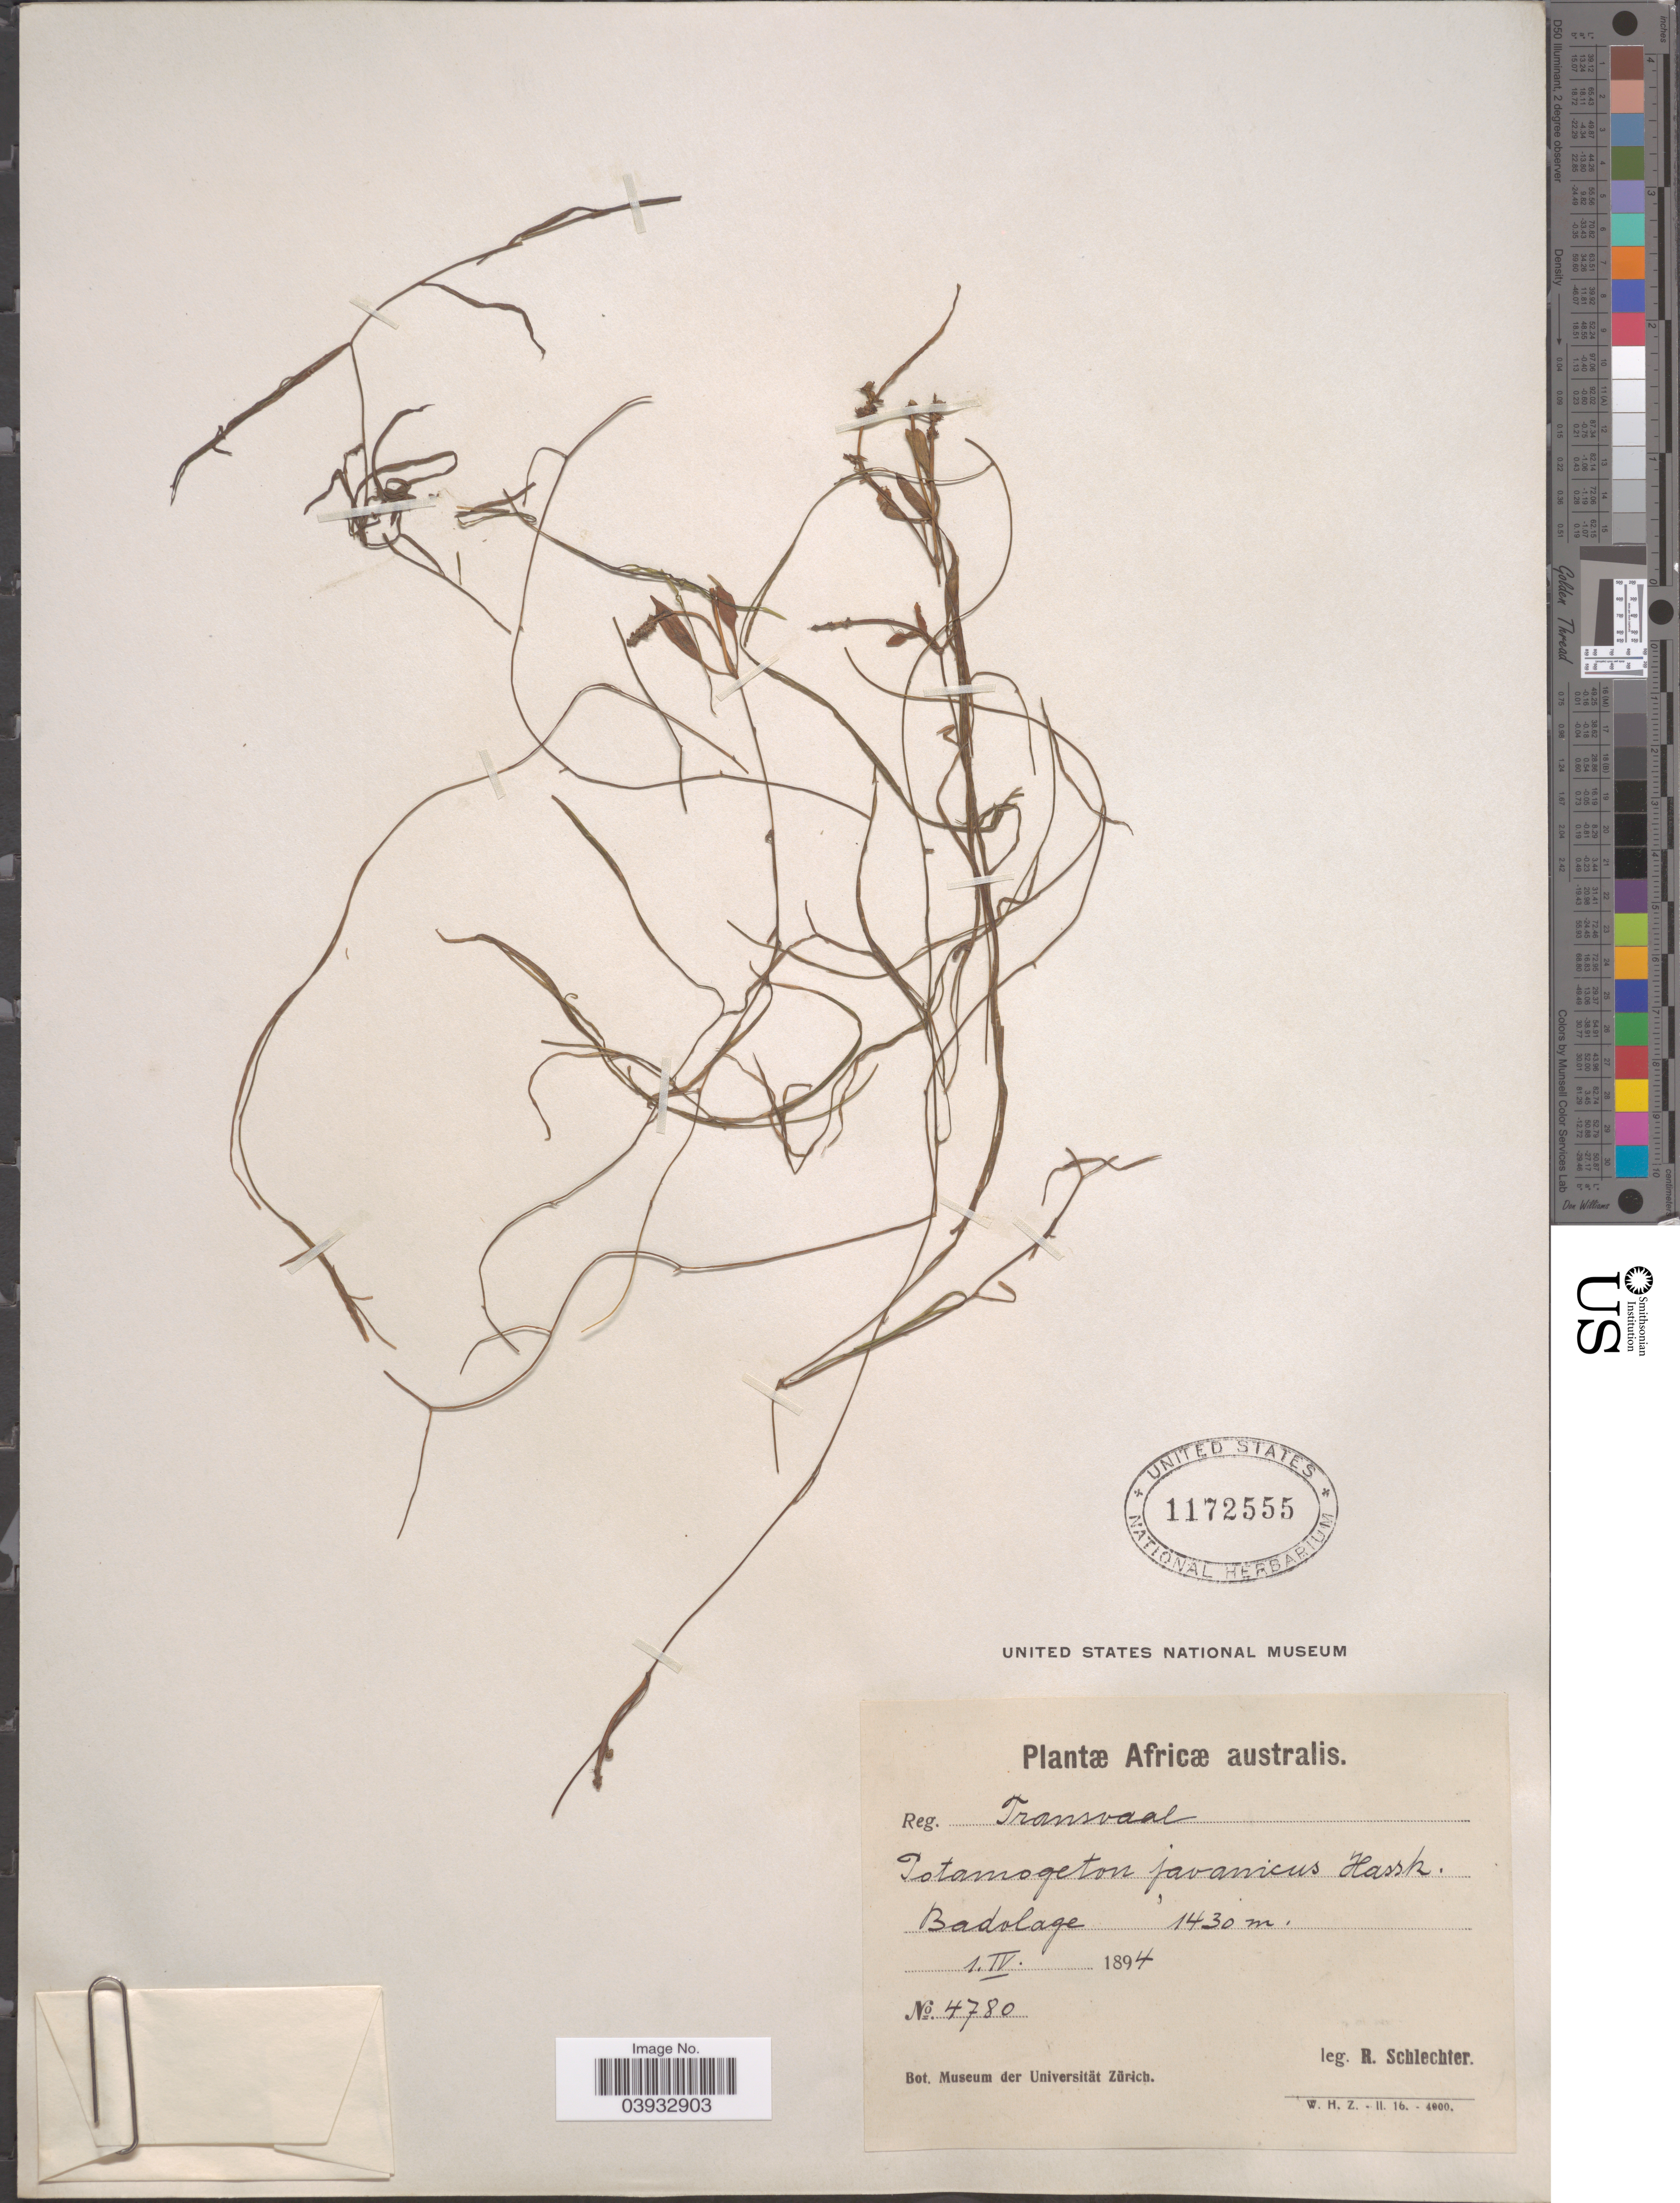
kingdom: Plantae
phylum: Tracheophyta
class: Liliopsida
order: Alismatales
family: Potamogetonaceae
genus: Potamogeton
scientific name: Potamogeton javanicus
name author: Hassk.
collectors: F. R. R. Schlechter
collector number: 4780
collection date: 1894-04-01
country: South Africa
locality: Africæ australis. Reg. Transvaal. Badolage.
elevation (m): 1430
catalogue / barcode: US 1172555